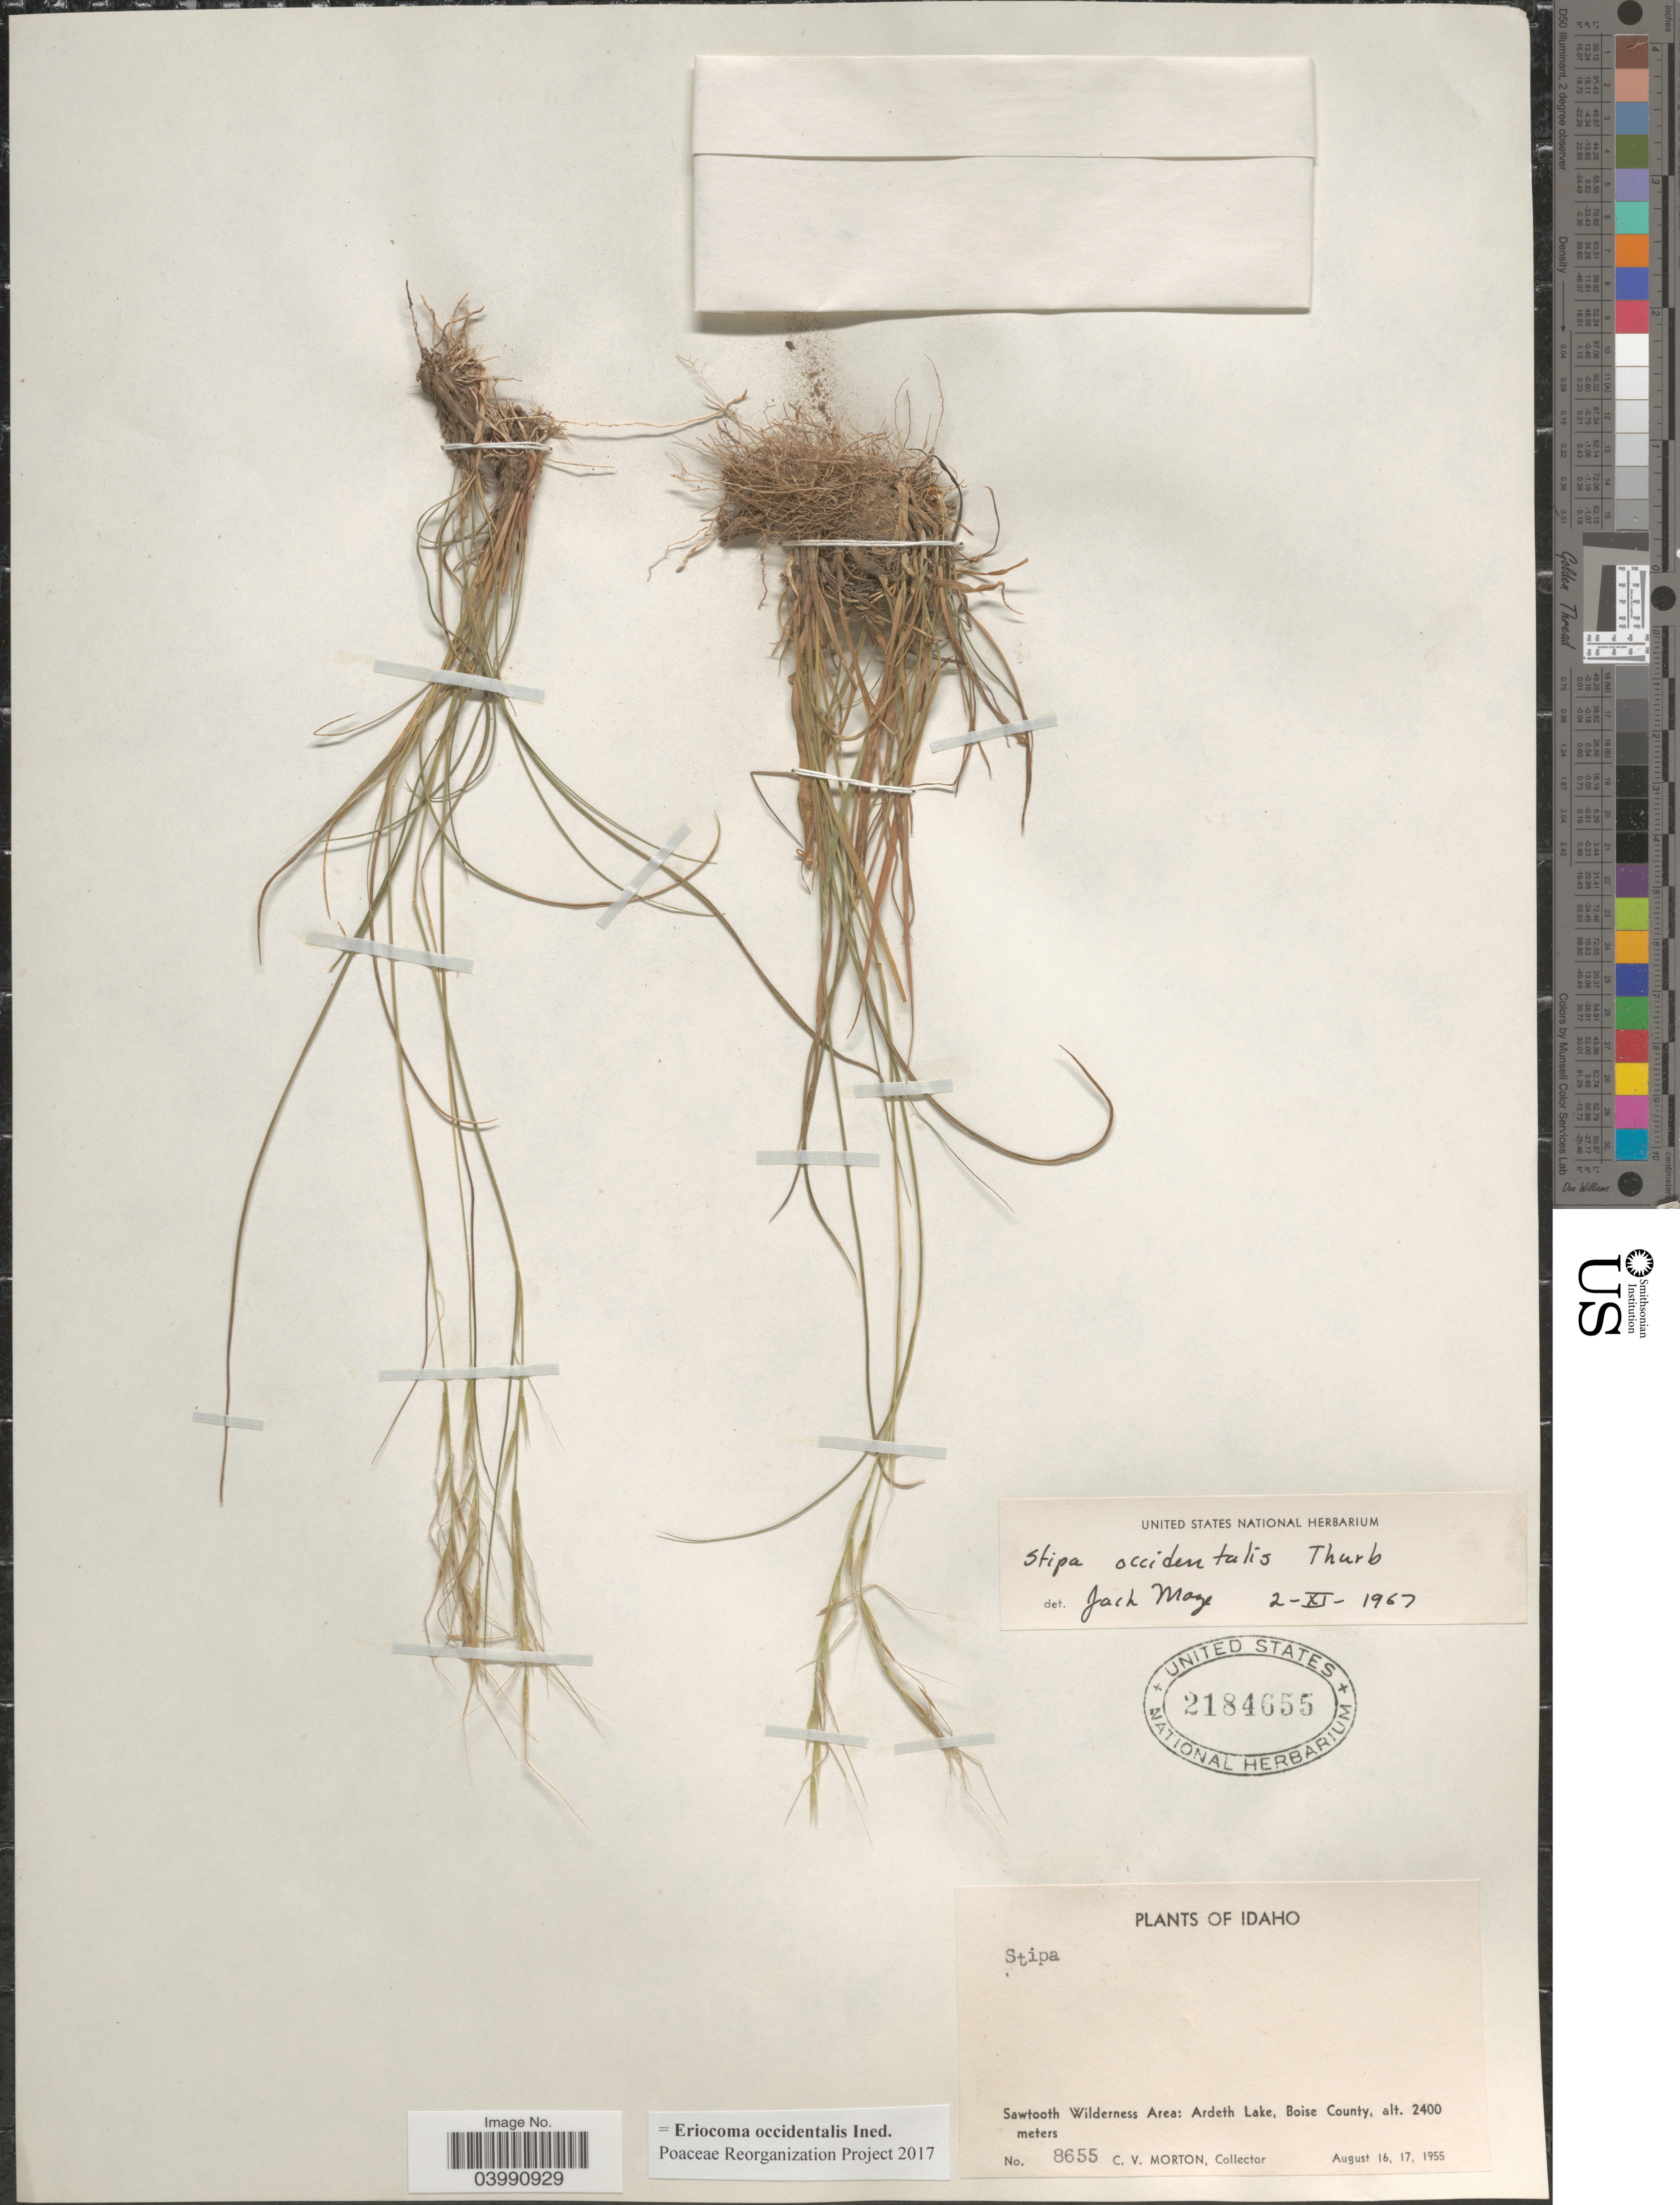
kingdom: Plantae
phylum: Tracheophyta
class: Liliopsida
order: Poales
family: Poaceae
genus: Eriocoma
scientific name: Eriocoma occidentalis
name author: (Thurb. ex S. Watson) Romasch.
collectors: C. V. Morton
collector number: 8655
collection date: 1955-08-16/1955-08-17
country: United States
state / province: Idaho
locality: Sawtooth Wilderness Area: Ardeth Lake, Boise County.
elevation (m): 2400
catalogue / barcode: US 2184655